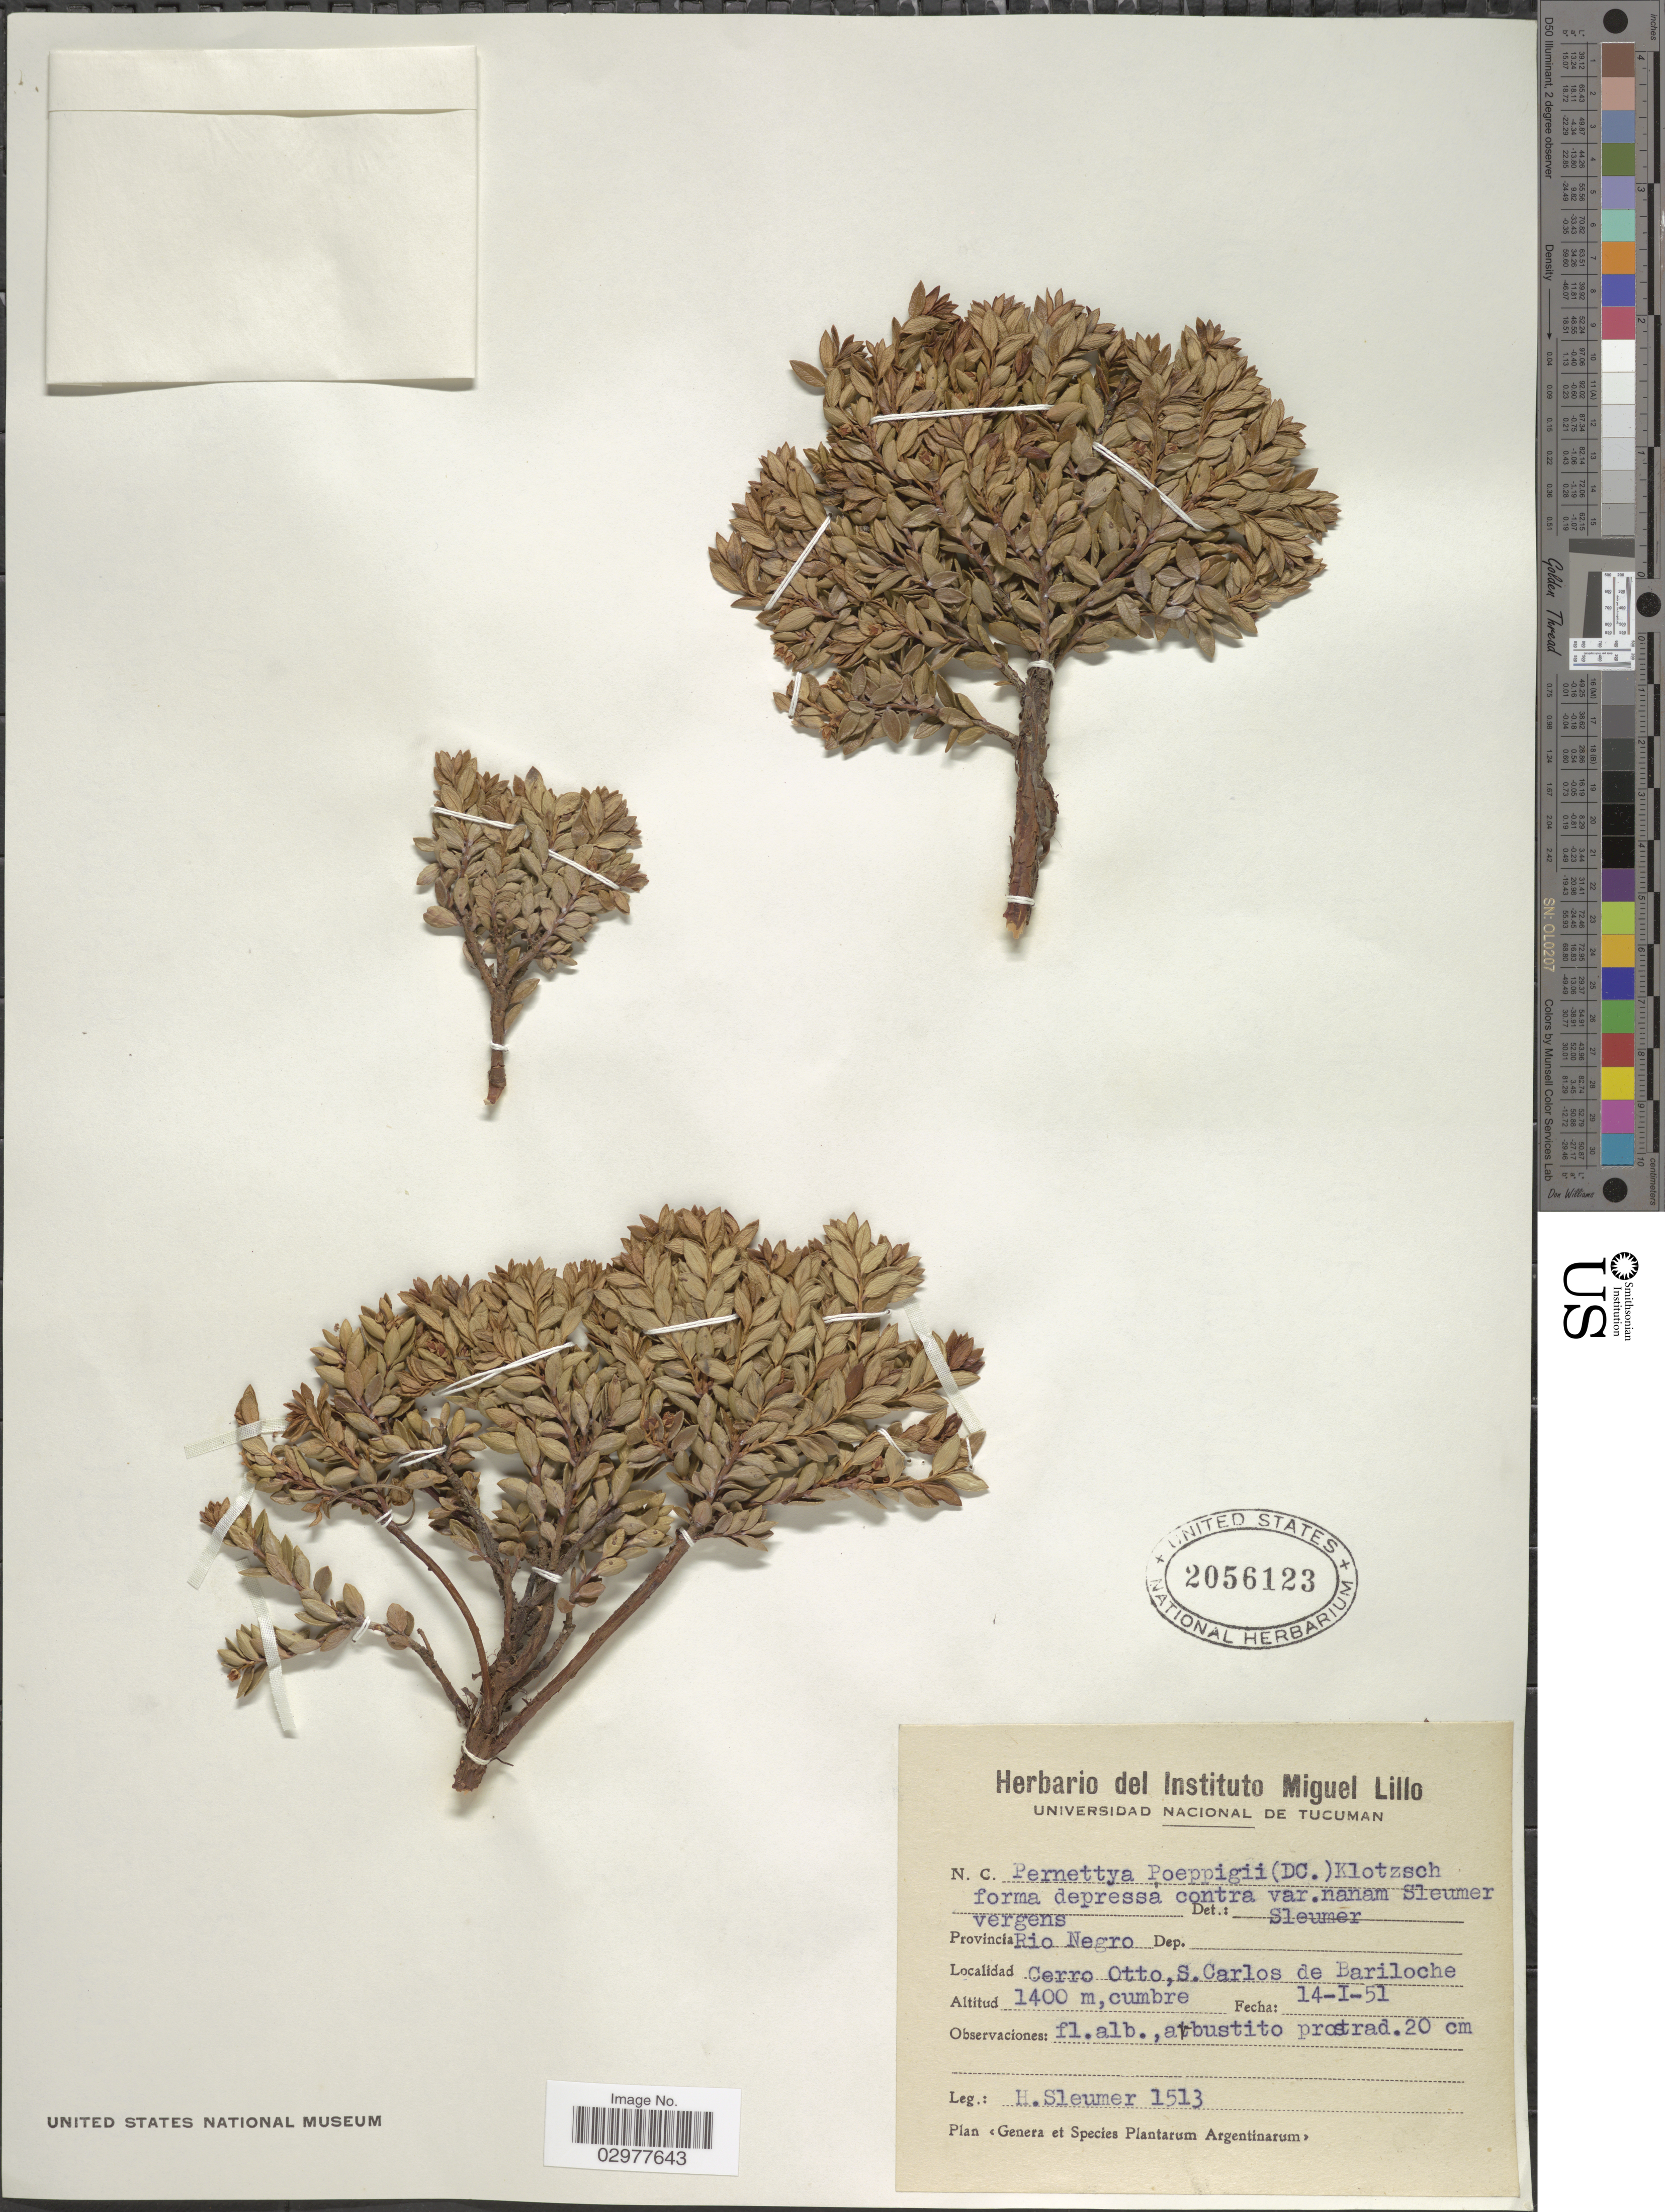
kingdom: Plantae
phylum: Tracheophyta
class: Magnoliopsida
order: Ericales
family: Ericaceae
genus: Pernettya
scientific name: Pernettya poeppigii var. poeppigii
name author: (DC.) Klotzsch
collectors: H. O. Sleumer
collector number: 1513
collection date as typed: Transcribed d/m/y: 14/1/51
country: Argentina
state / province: Rio Negro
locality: Cerro Otto, S. Carlos de Bariloche.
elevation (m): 1400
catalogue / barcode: US 2056123